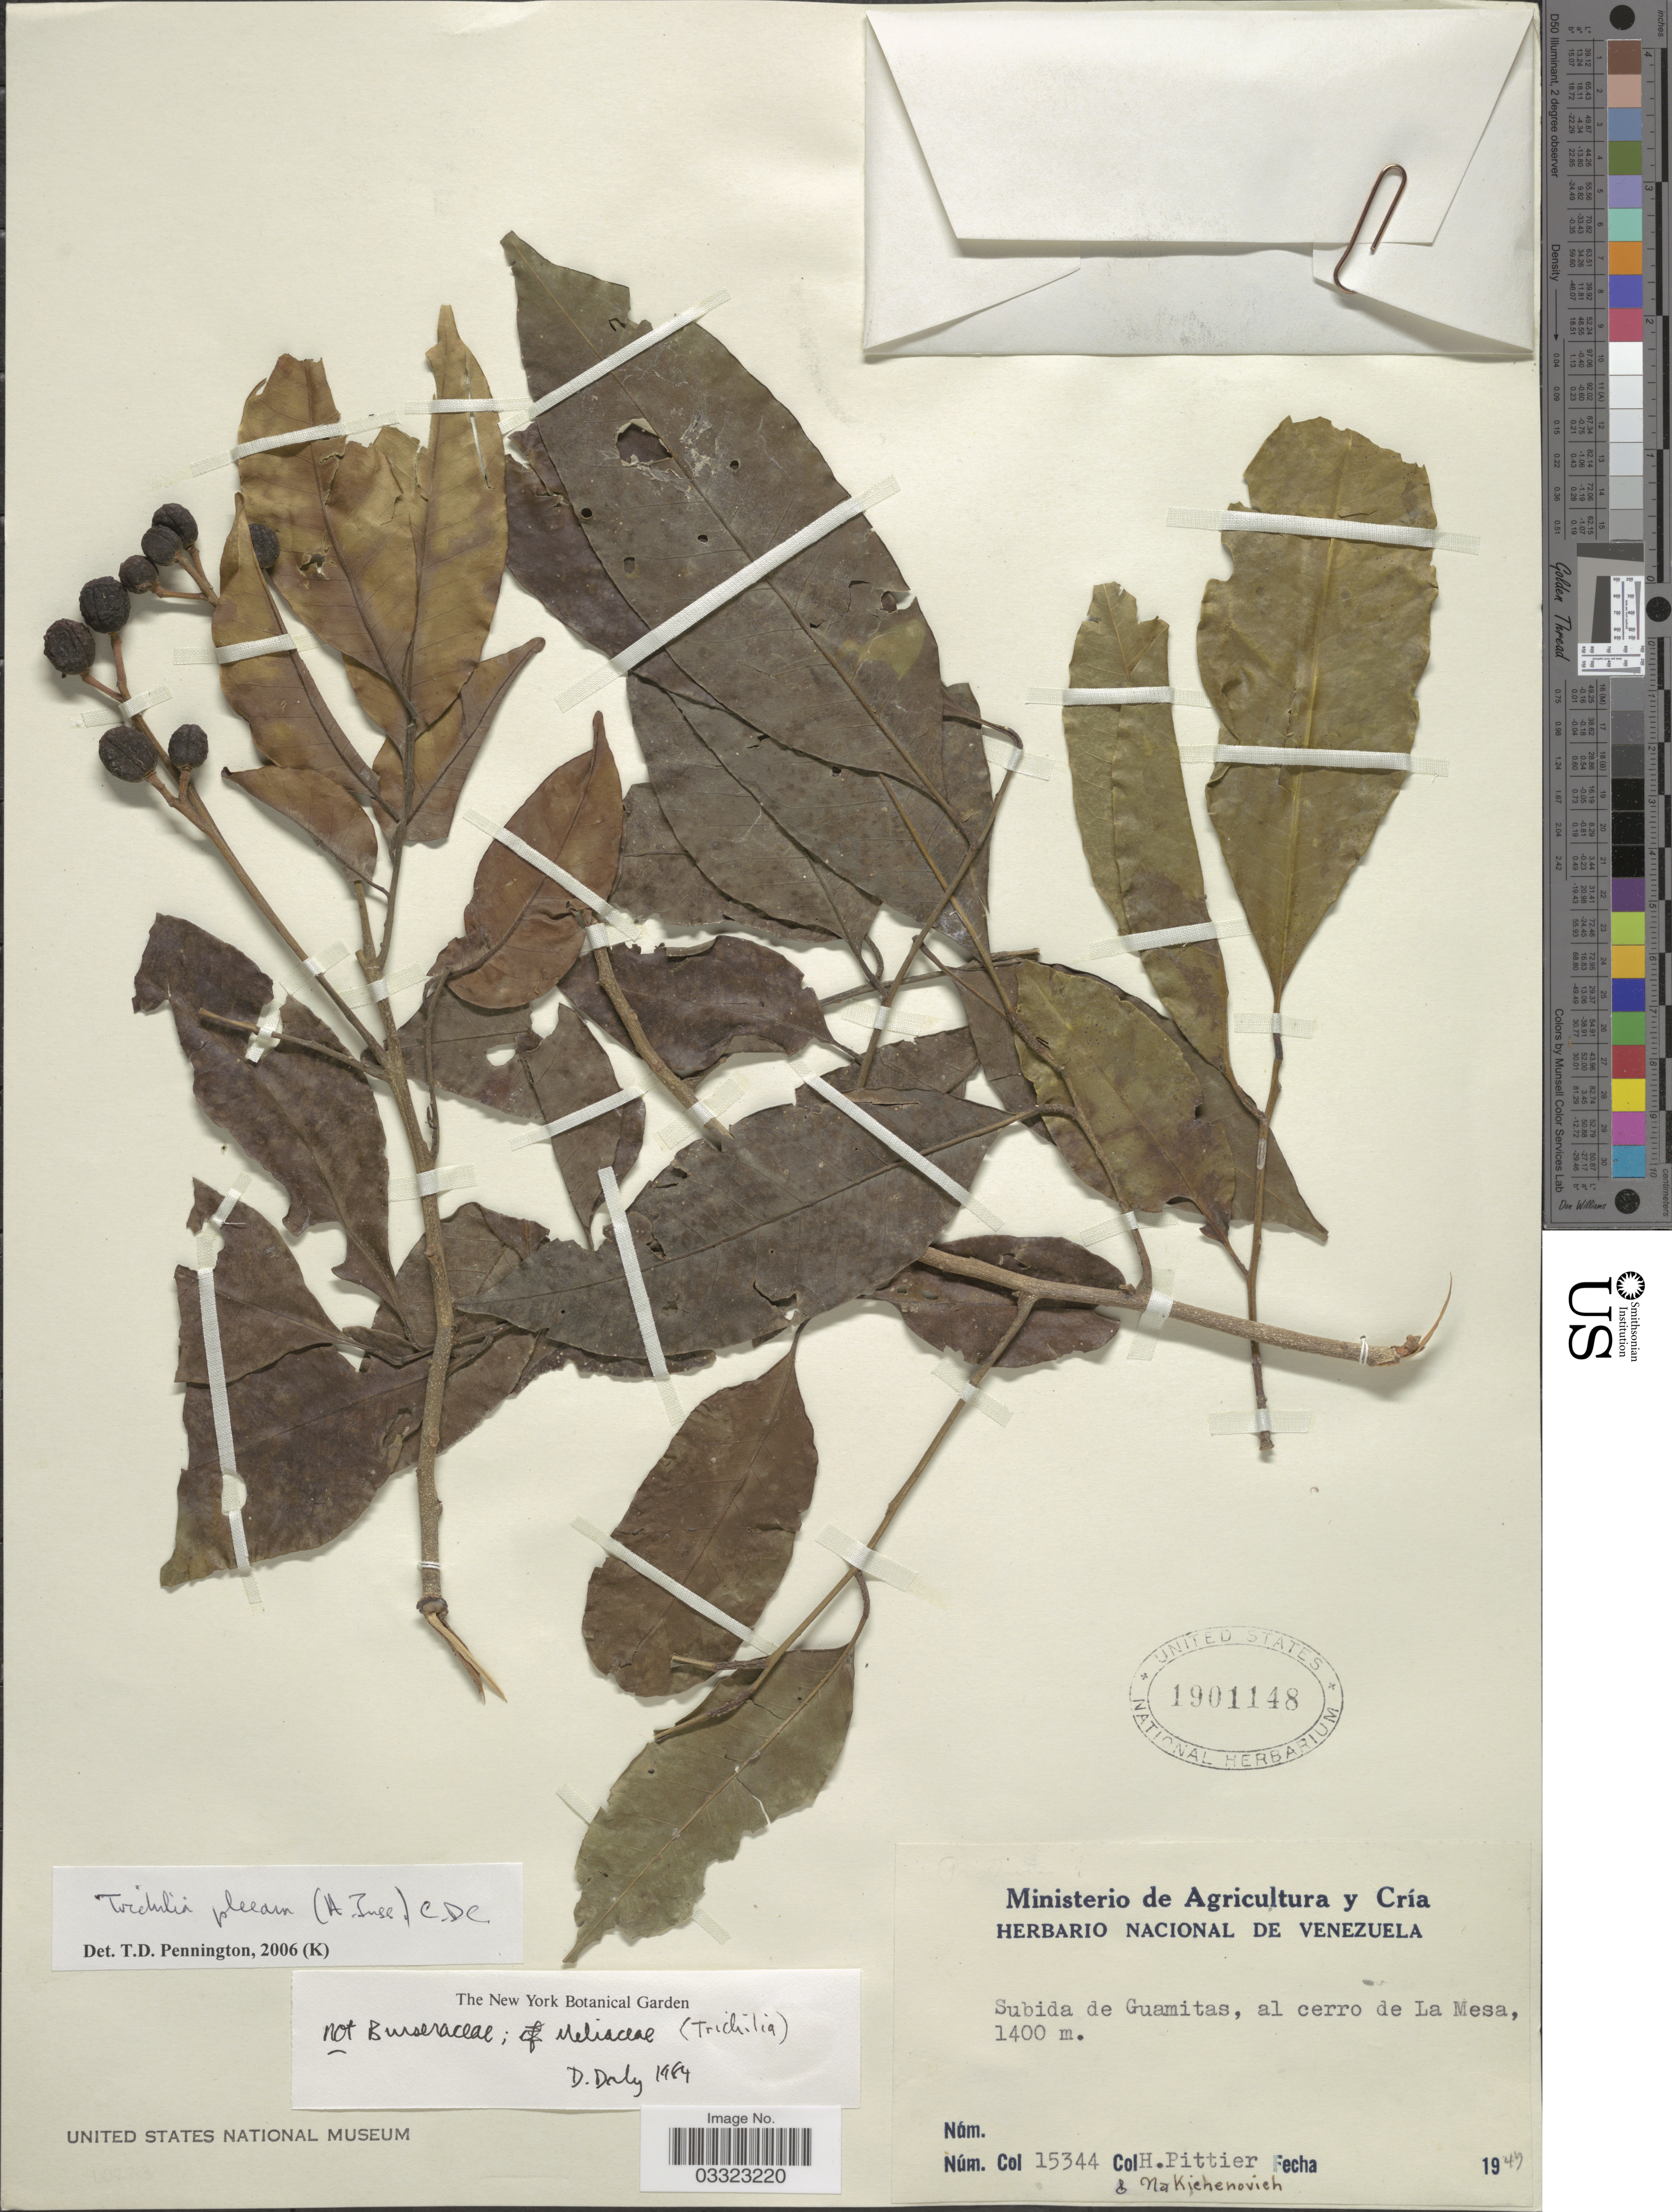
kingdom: Plantae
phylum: Tracheophyta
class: Magnoliopsida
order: Sapindales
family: Meliaceae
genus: Trichilia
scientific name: Trichilia pleeana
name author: (A. Juss.) C. DC.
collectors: H. F. Pittier & Nakichenovich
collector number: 15344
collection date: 1949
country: Venezuela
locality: Subida de Guamitas, al cerro de La Mesa.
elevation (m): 1400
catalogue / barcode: US 1901148